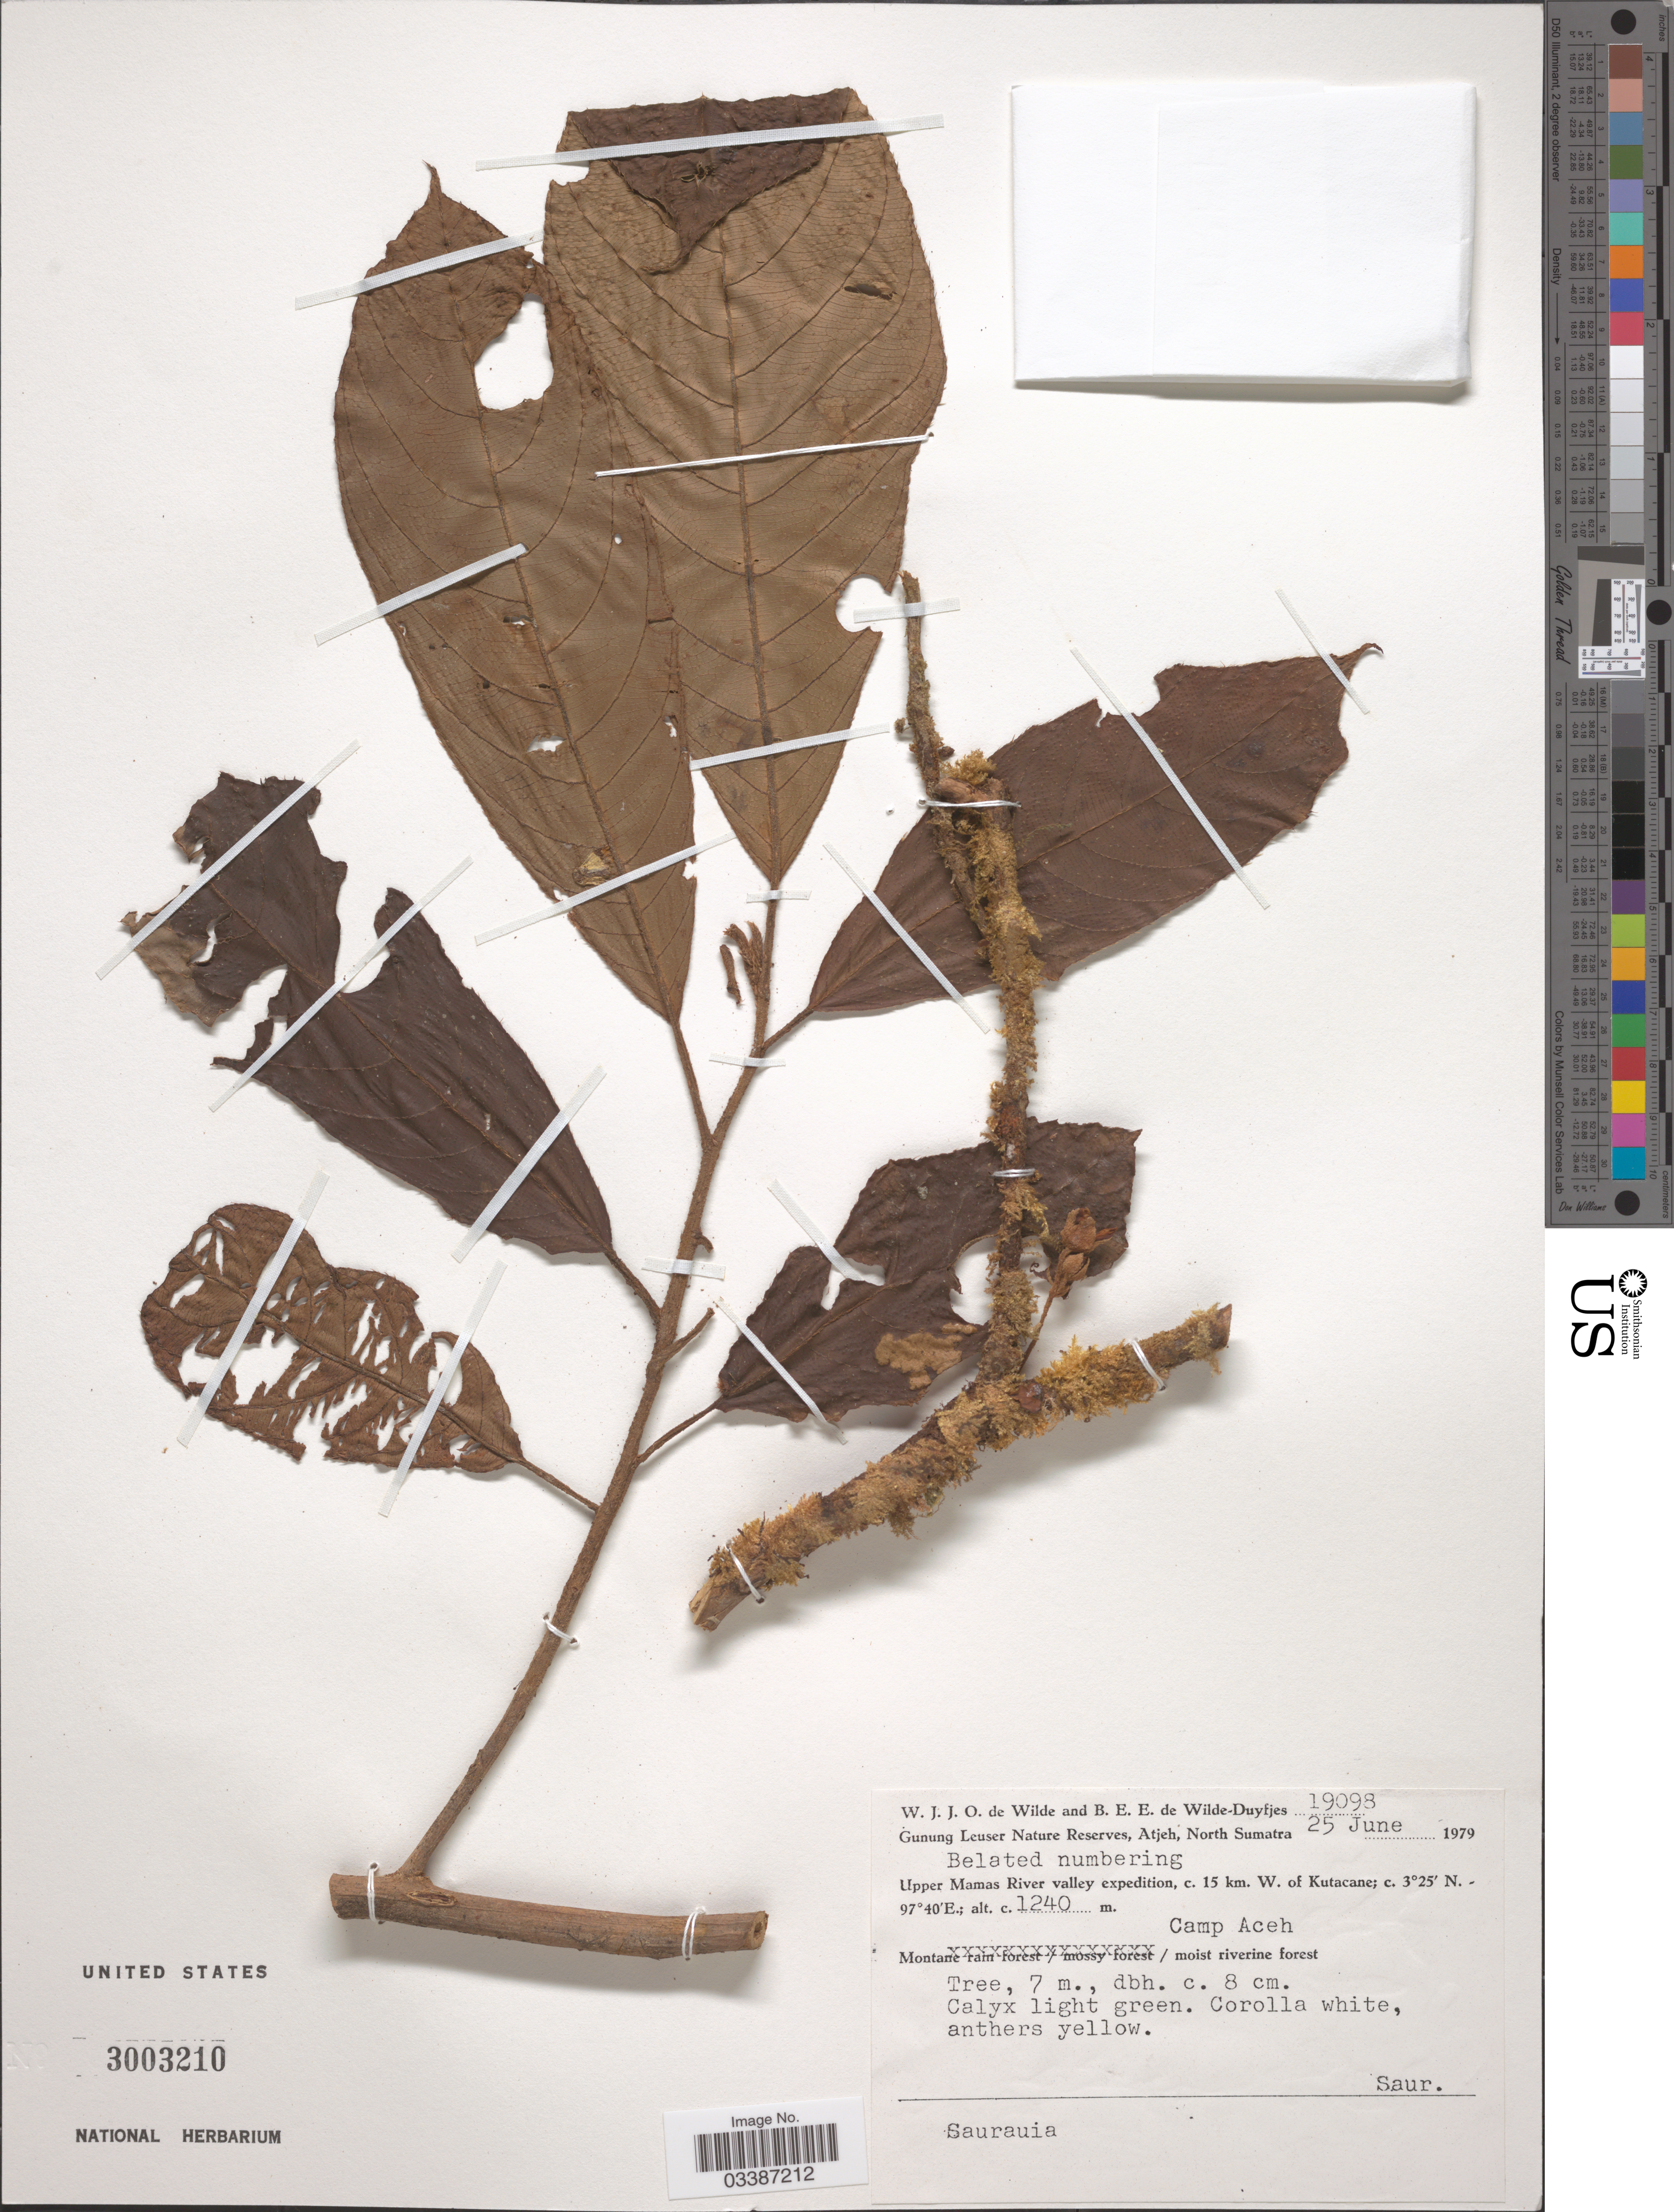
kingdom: Plantae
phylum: Tracheophyta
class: Magnoliopsida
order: Ericales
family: Actinidiaceae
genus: Saurauia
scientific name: Saurauia sp.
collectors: W. J. de Wilde & B. E. de Wilde-Duyfjes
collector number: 19098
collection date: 1979-06-25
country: Indonesia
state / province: Sumatra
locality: Gunung Leuser Nature Reserves, Atjeh, North Sumatra. Upper Mamas River valley, c. 15 km. W. of Kutacane. Camp Aceh.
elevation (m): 1240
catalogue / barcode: US 3003210